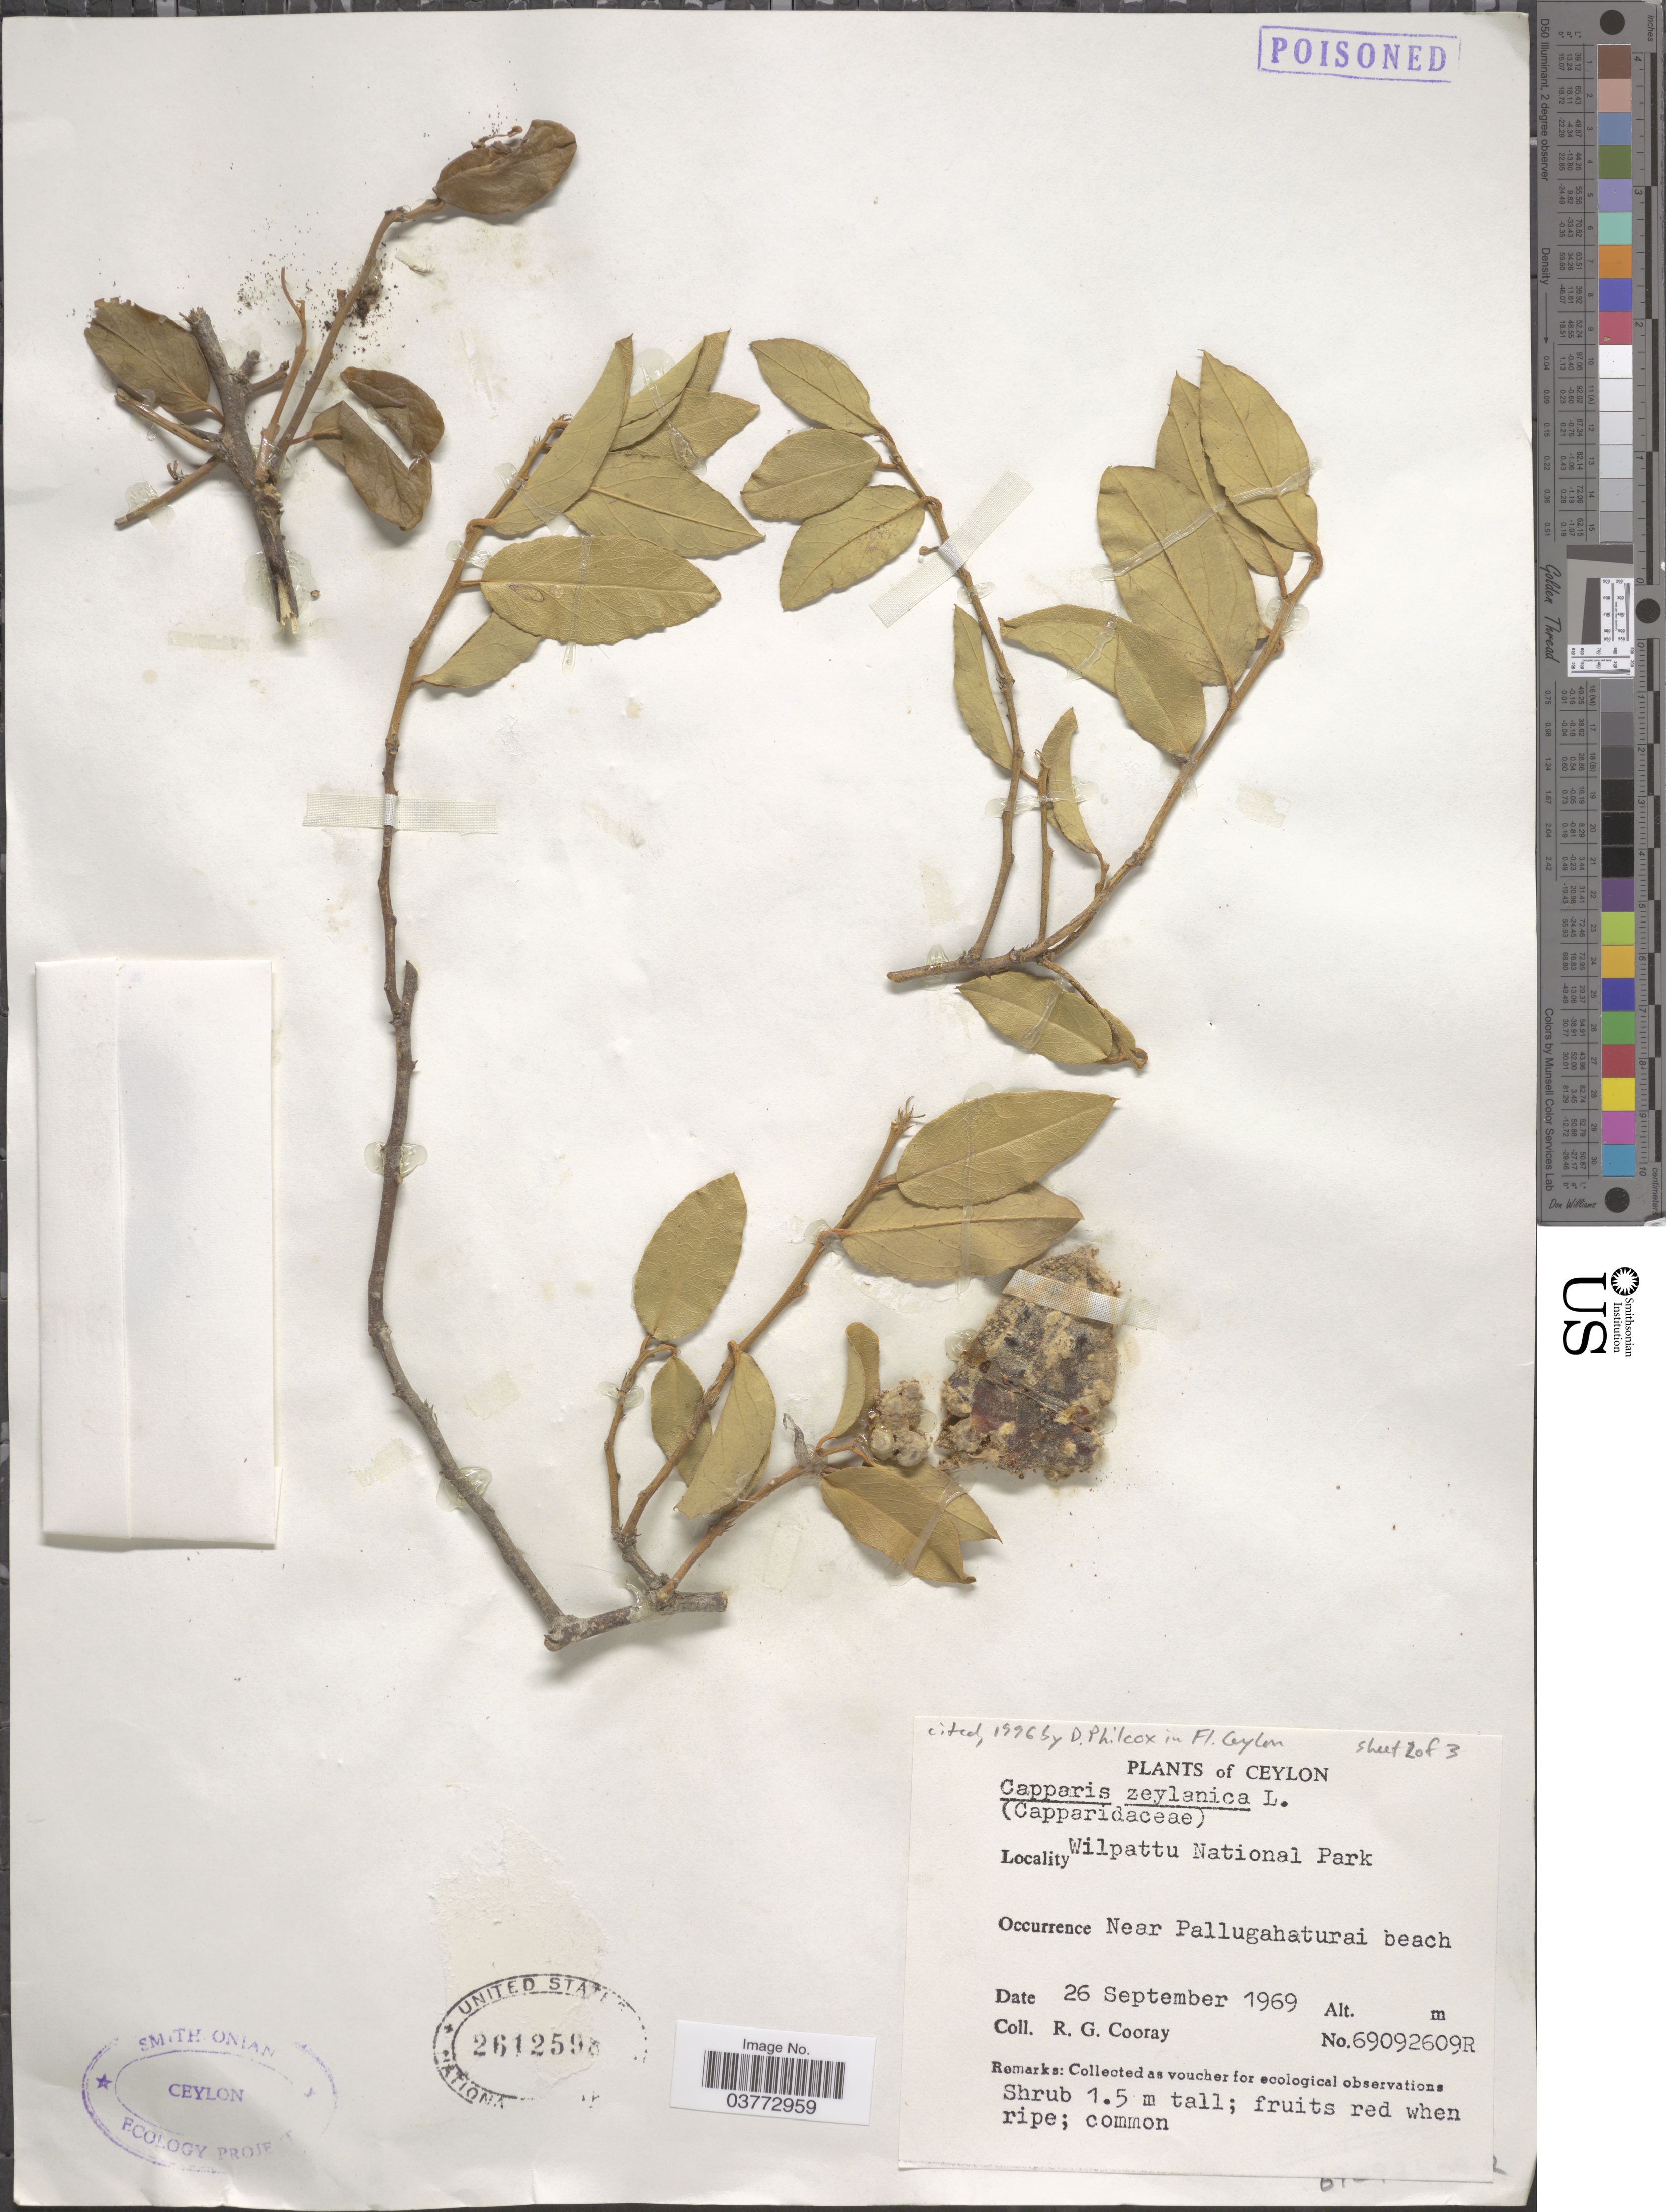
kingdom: Plantae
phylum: Tracheophyta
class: Magnoliopsida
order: Brassicales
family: Capparaceae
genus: Capparis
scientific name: Capparis zeylanica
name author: L.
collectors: R. Cooray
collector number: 69092609R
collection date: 1969-09-26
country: Sri Lanka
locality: Ceylon. Wilpattu National Park. Near Pallugahaturai beach.